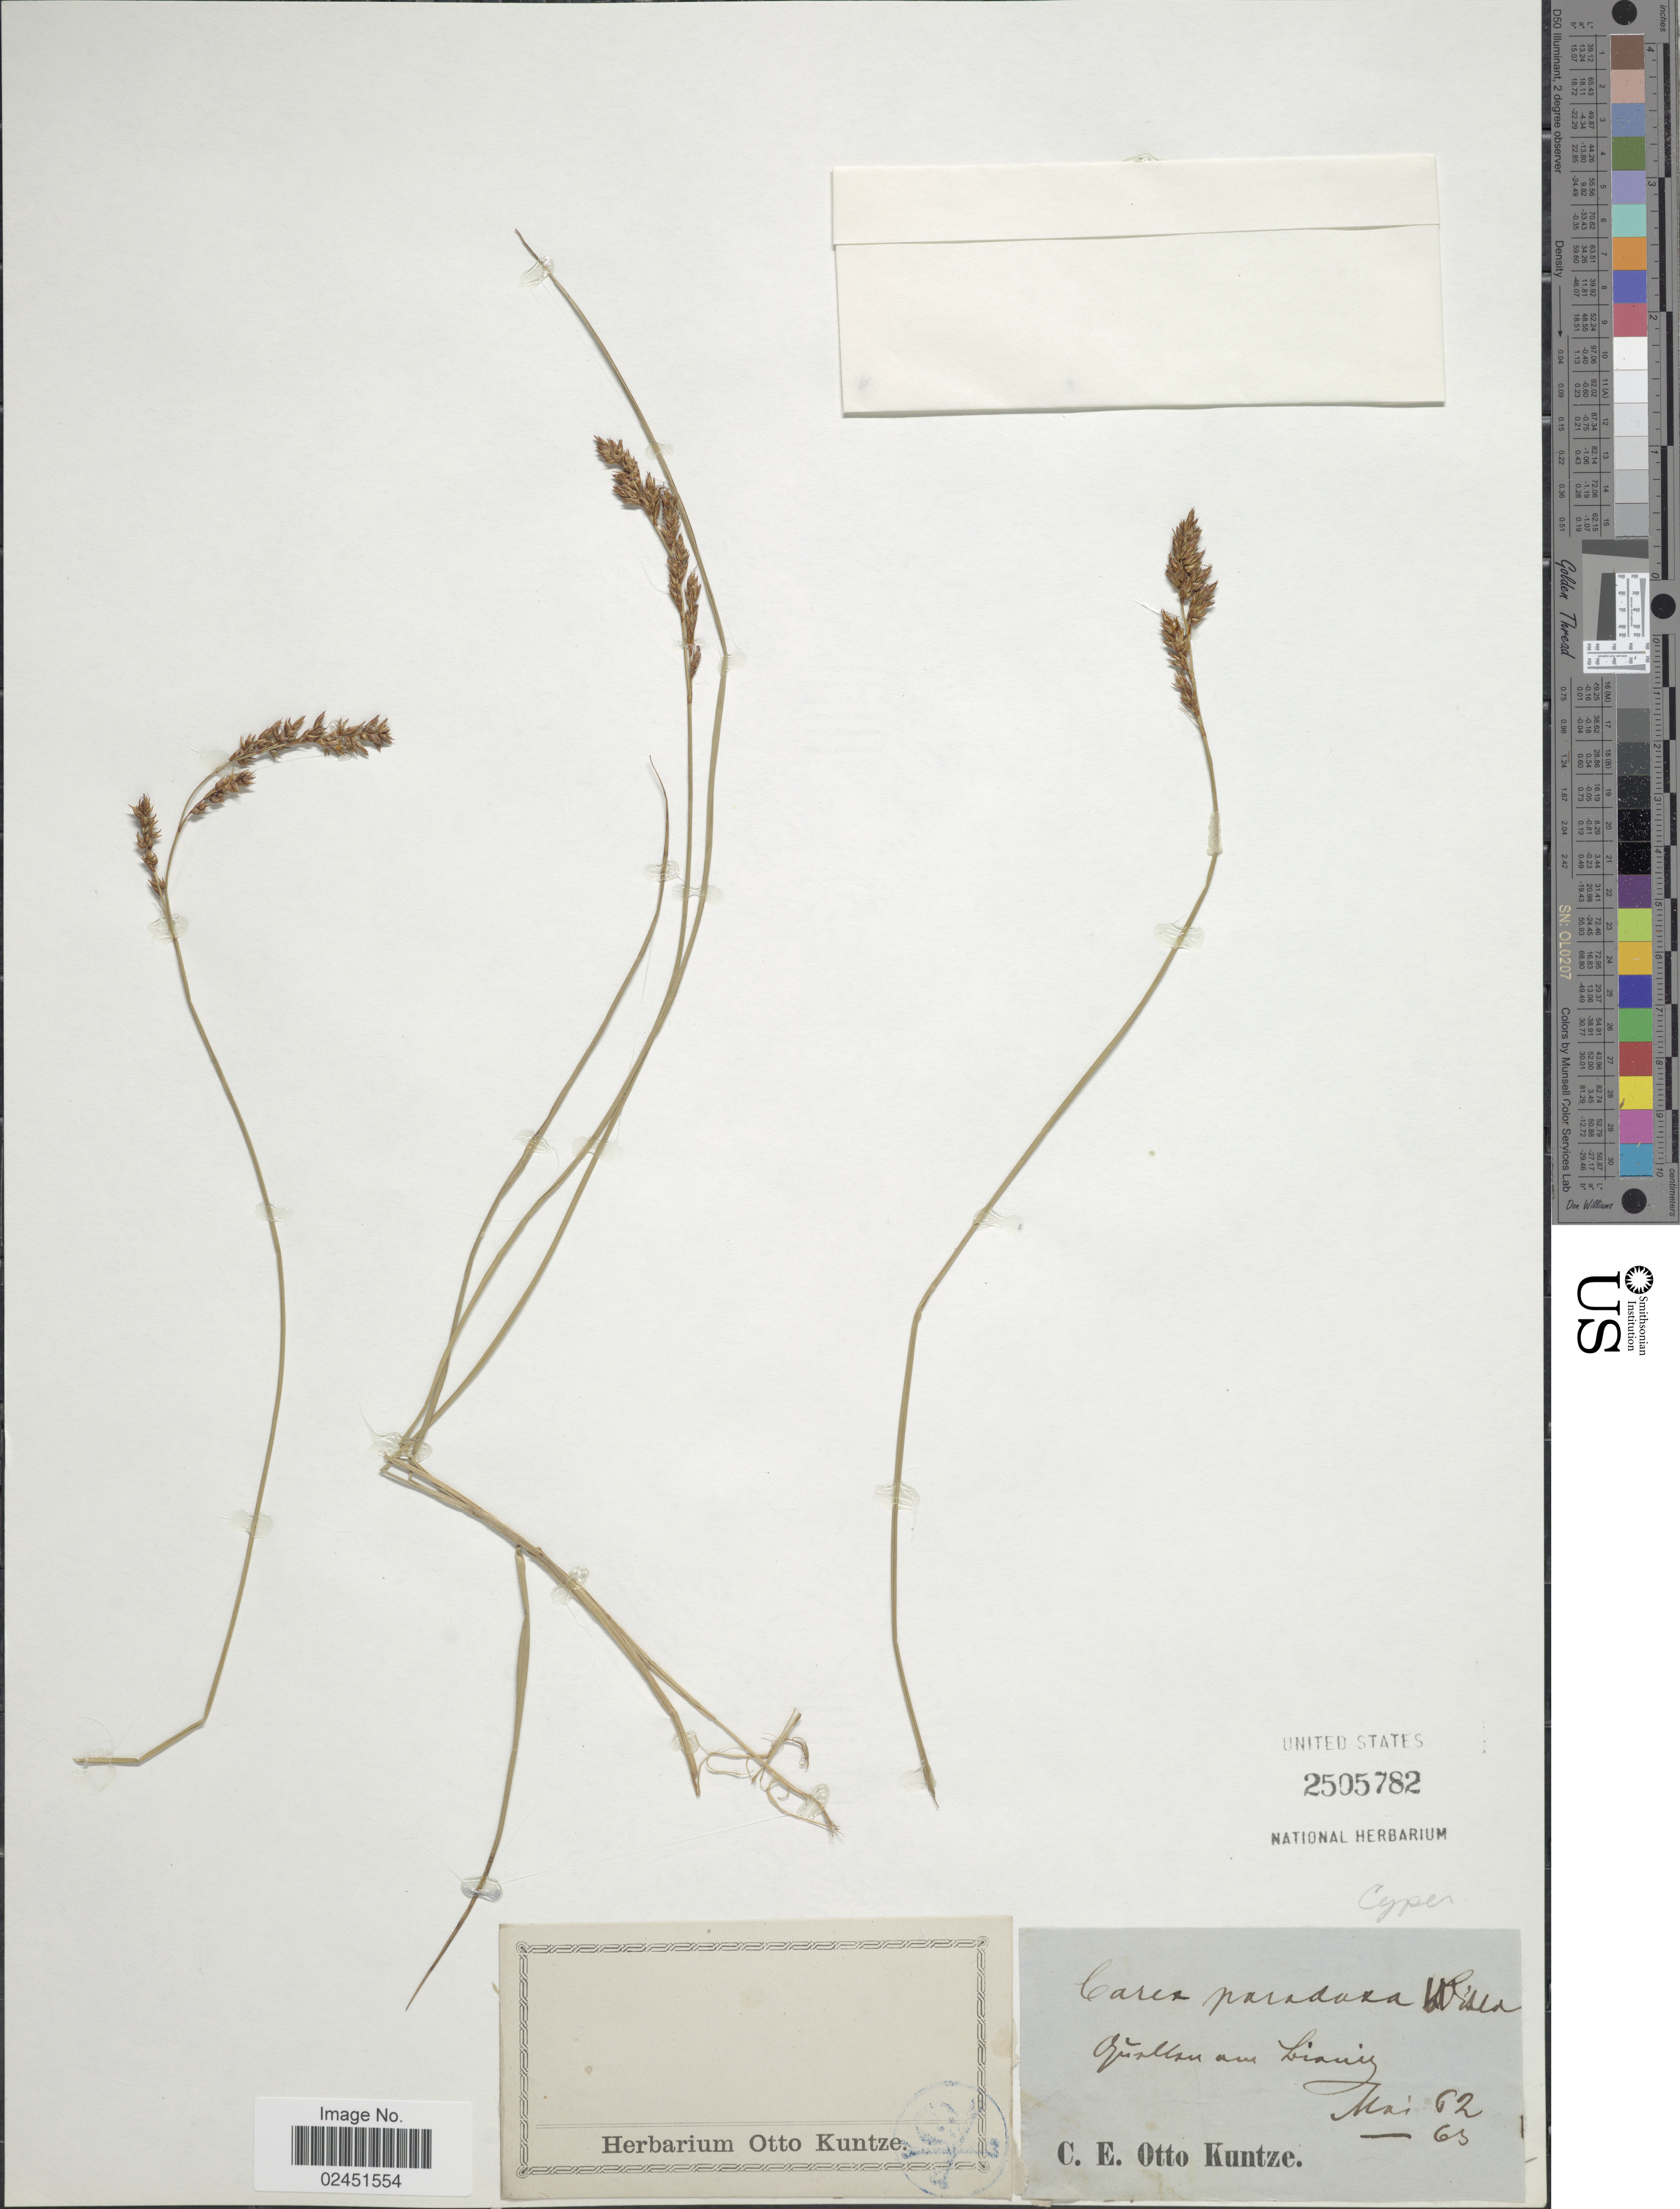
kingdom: Plantae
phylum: Tracheophyta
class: Liliopsida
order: Poales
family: Cyperaceae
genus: Carex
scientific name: Carex appropinquata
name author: Schumach.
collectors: C.E.O. Kuntze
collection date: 1862-05,1863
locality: Quallan am Lianiz [interpreted]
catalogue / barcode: US 2505782